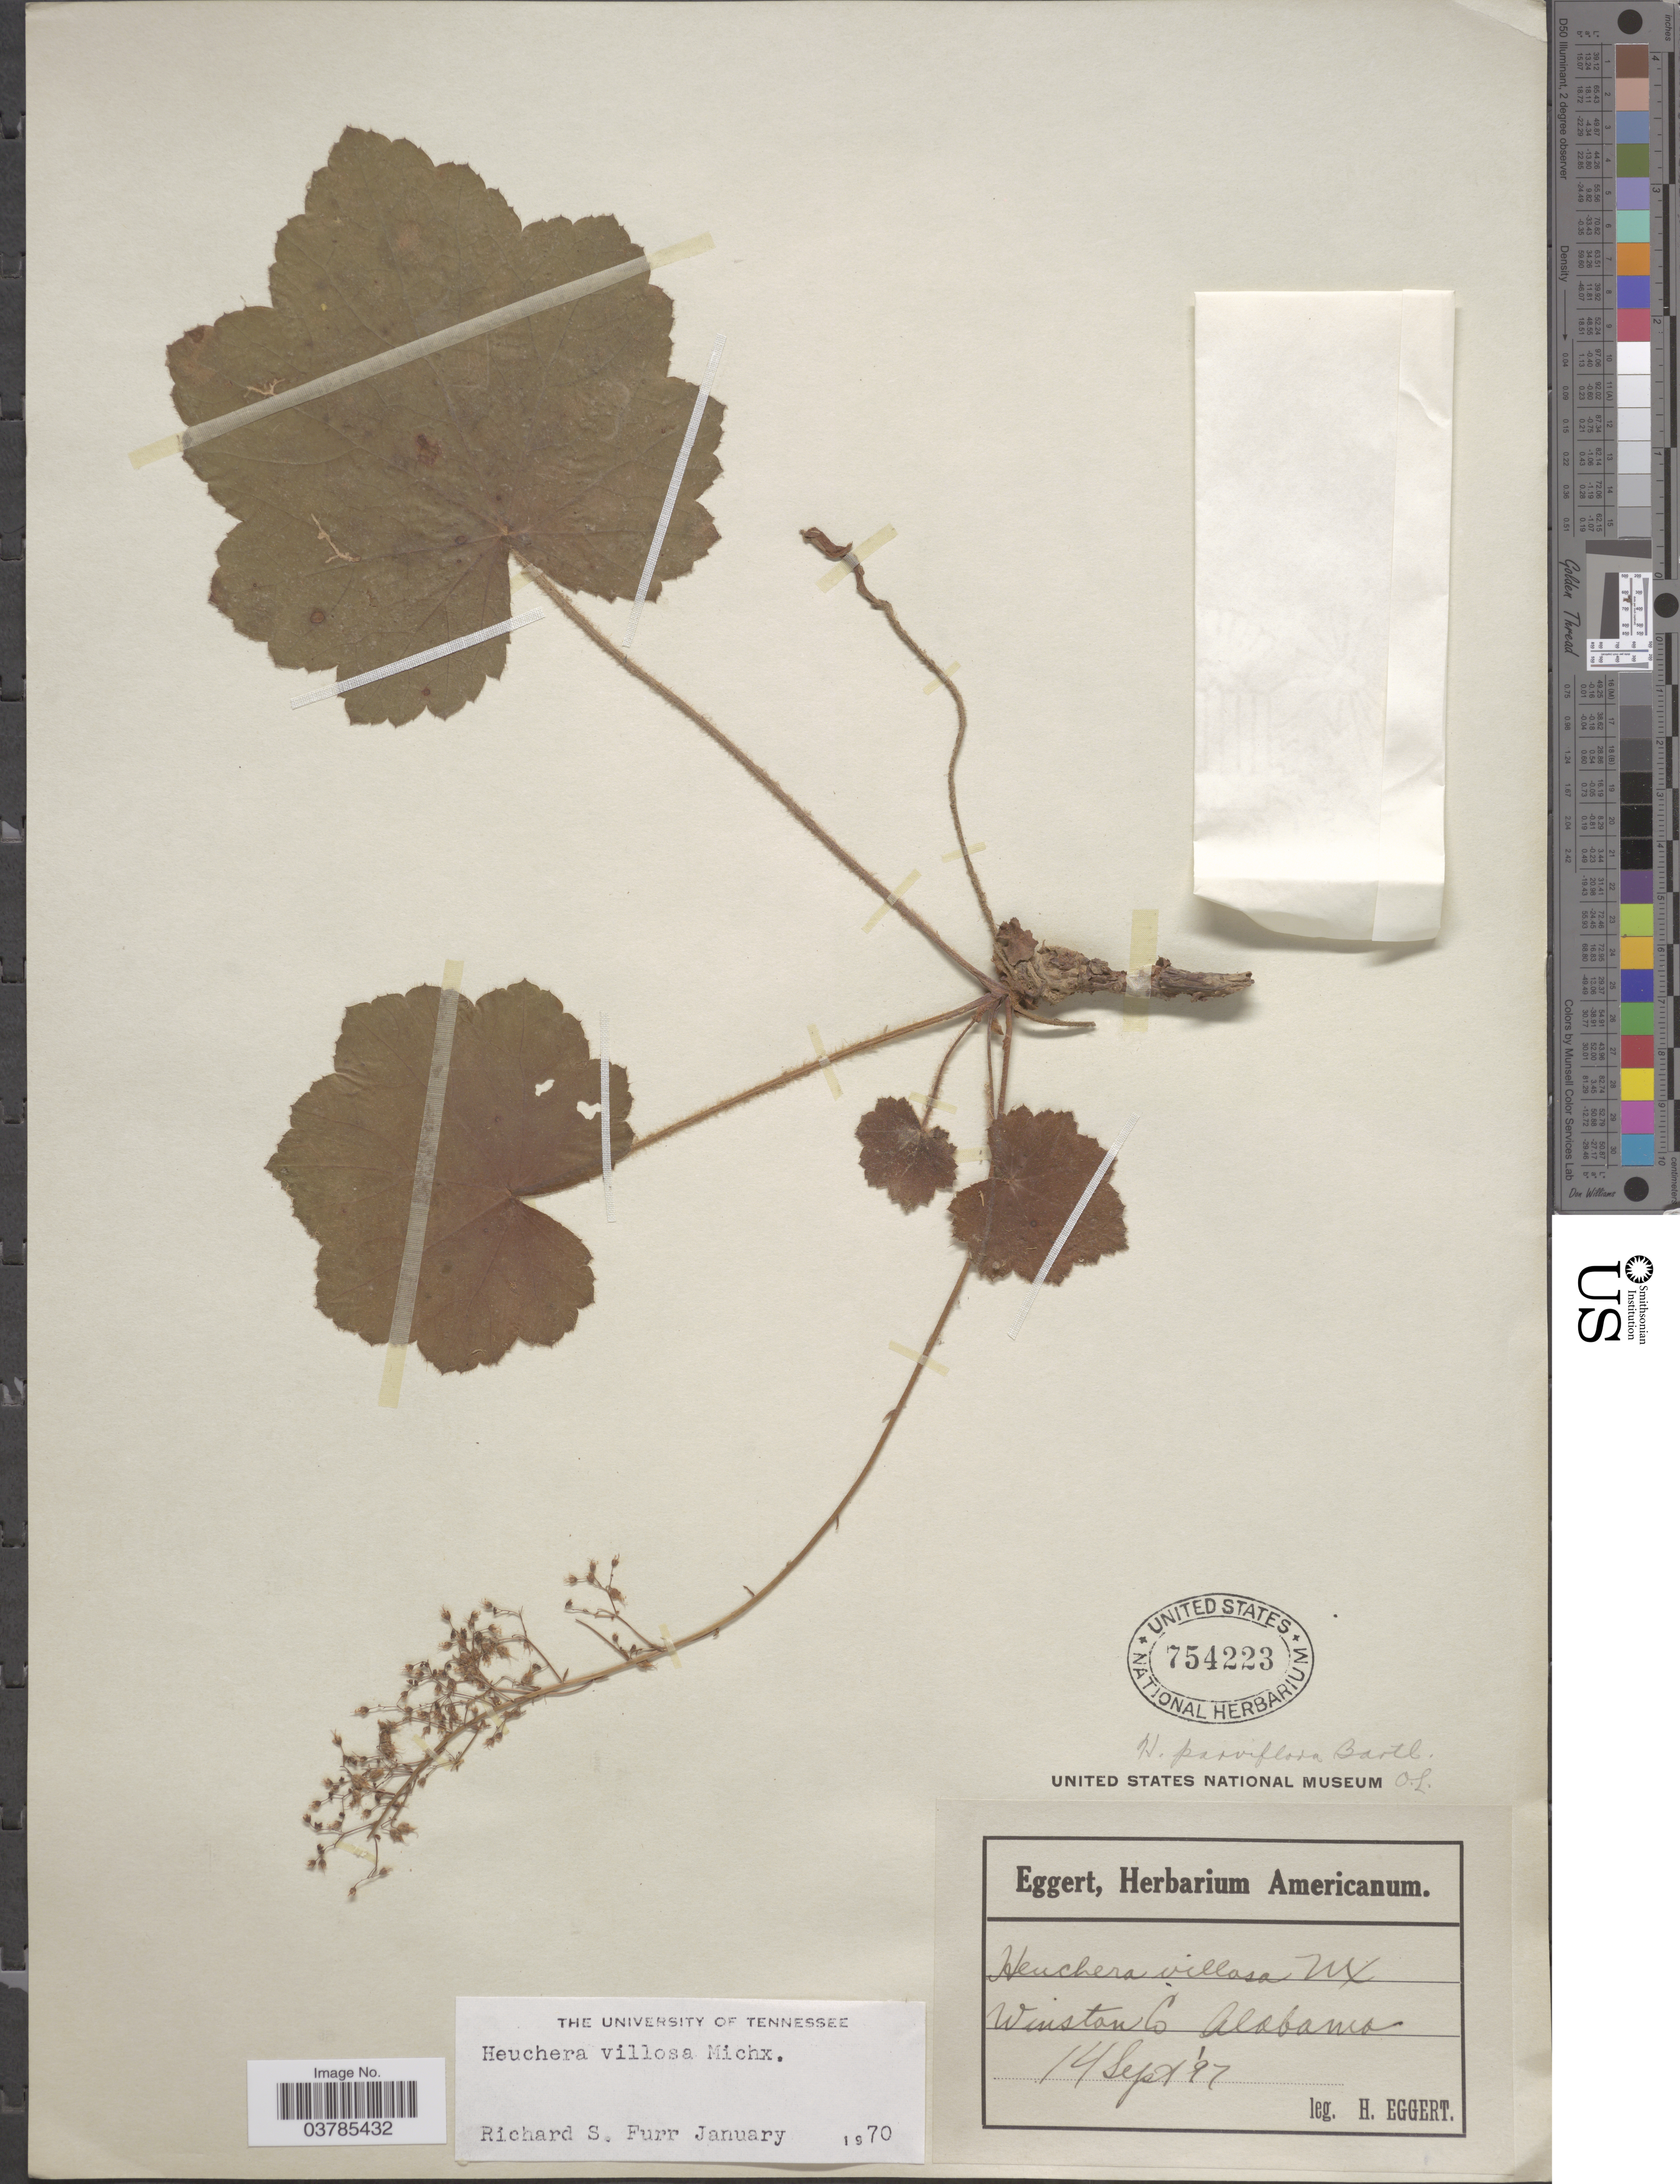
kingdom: Plantae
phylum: Tracheophyta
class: Magnoliopsida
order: Saxifragales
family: Saxifragaceae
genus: Heuchera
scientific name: Heuchera villosa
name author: Michx.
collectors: H. Eggert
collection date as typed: Transcribed d/m/y: 14/9/97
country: United States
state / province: Alabama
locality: Winston Co.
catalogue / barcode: US 754223